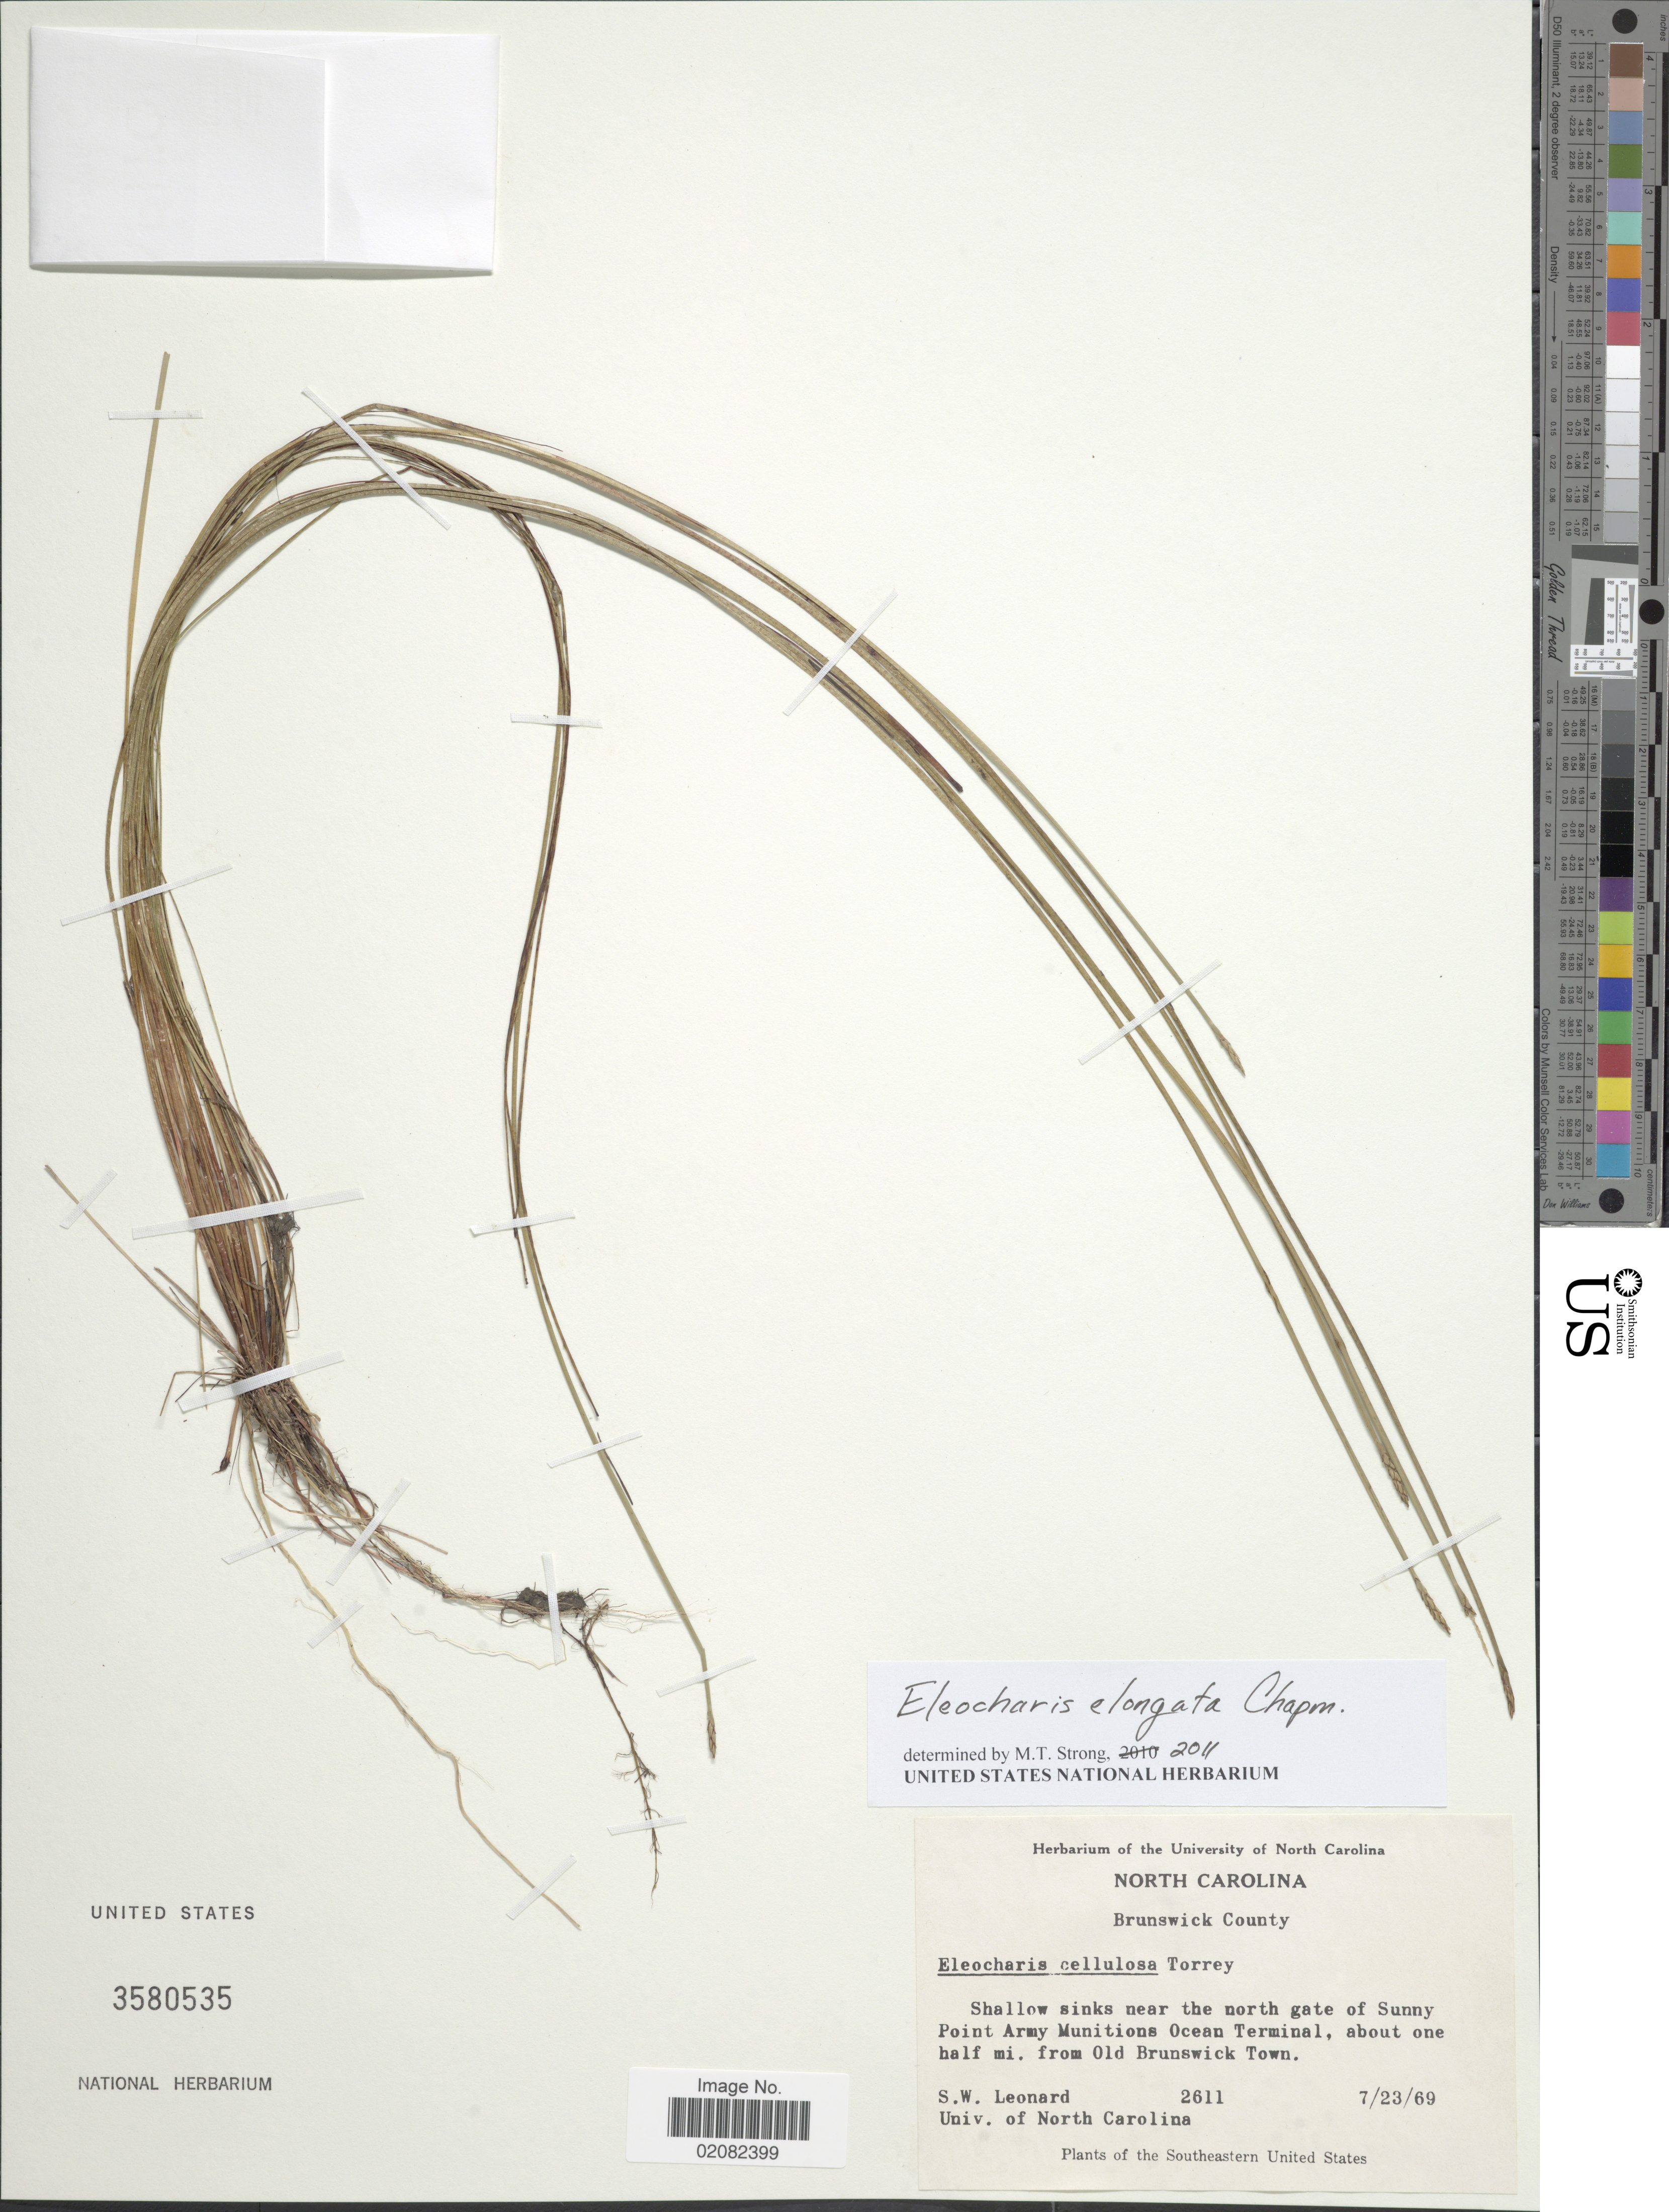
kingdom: Plantae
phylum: Tracheophyta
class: Liliopsida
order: Poales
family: Cyperaceae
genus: Eleocharis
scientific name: Eleocharis elongata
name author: Chapm.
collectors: S. W. Leonard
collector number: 2611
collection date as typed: Transcribed d/m/y: 23/7/69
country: United States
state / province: North Carolina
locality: Brunswick County, north gate of Sunny Point Army Munitions Ocean Terminal, about one half mi from Old Brunswick Town, Southeastern United States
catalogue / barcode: US 3580535